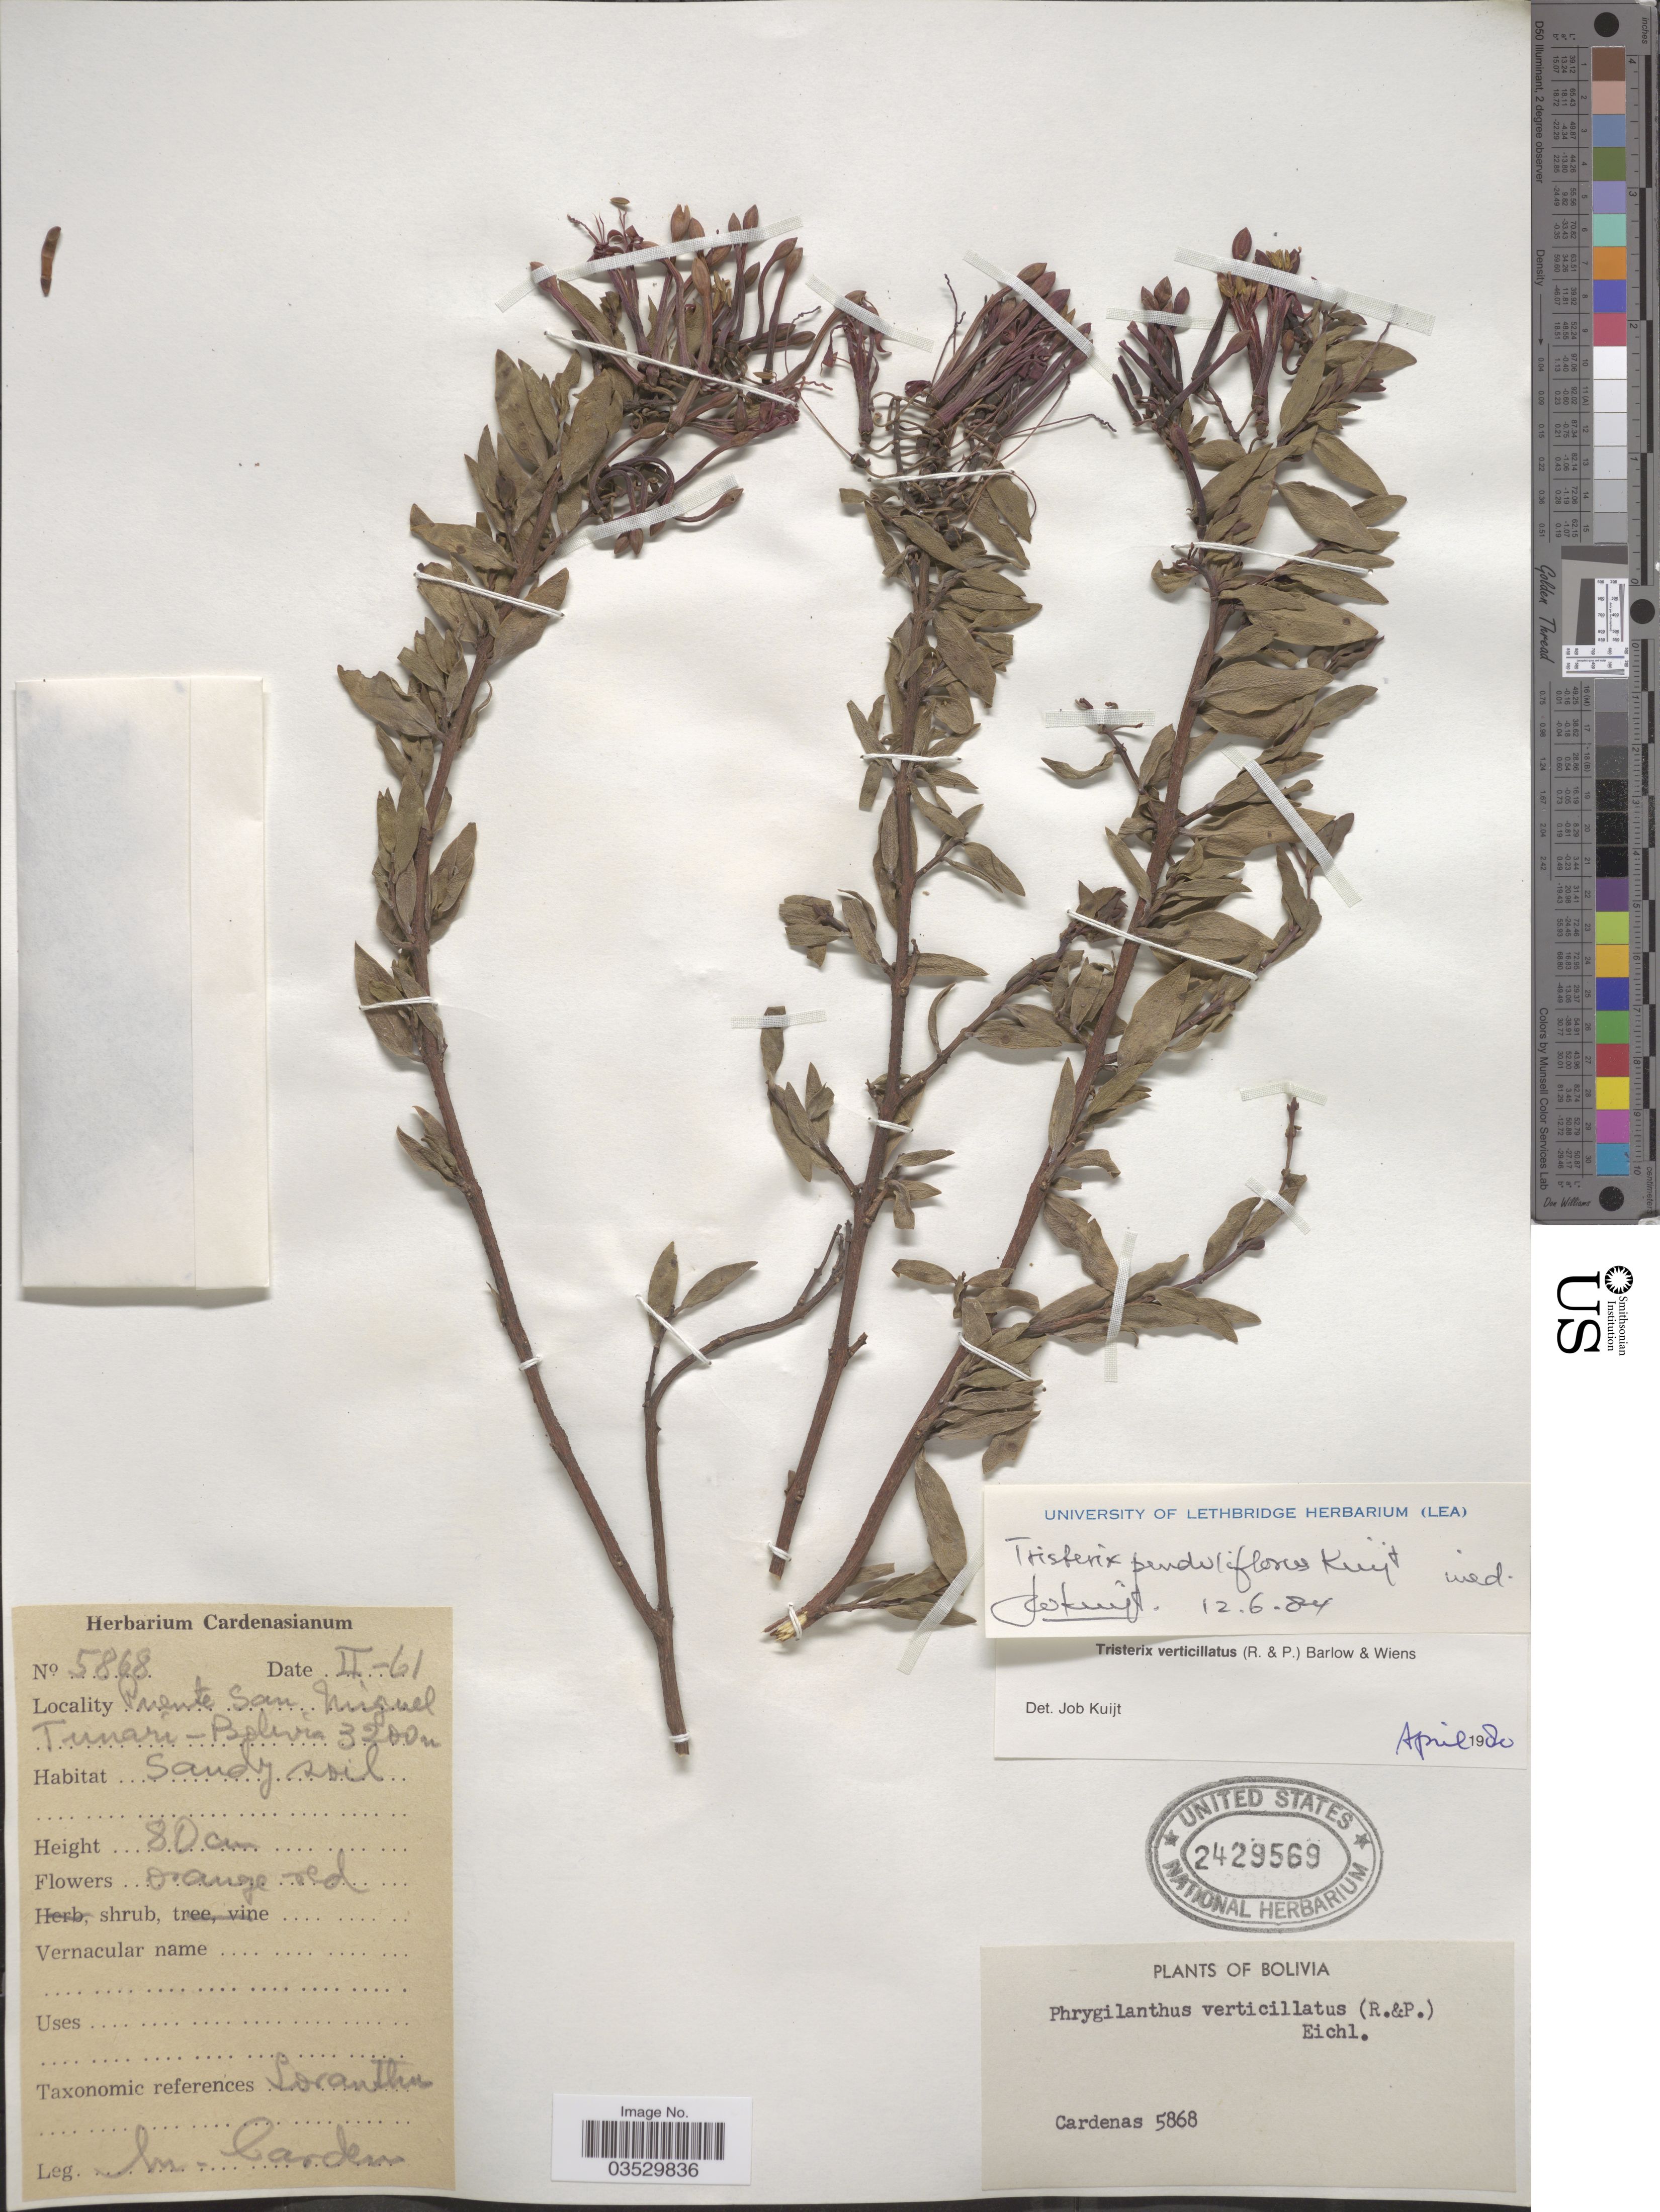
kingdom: Plantae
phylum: Tracheophyta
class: Magnoliopsida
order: Santalales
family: Loranthaceae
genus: Tristerix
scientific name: Tristerix penduliflorus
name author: Kuijt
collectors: M. Cárdenas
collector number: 5868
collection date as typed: Transcribed d/m/y: /2/61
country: Bolivia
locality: Puente San Miguel Tunari.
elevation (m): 3200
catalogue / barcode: US 2429569